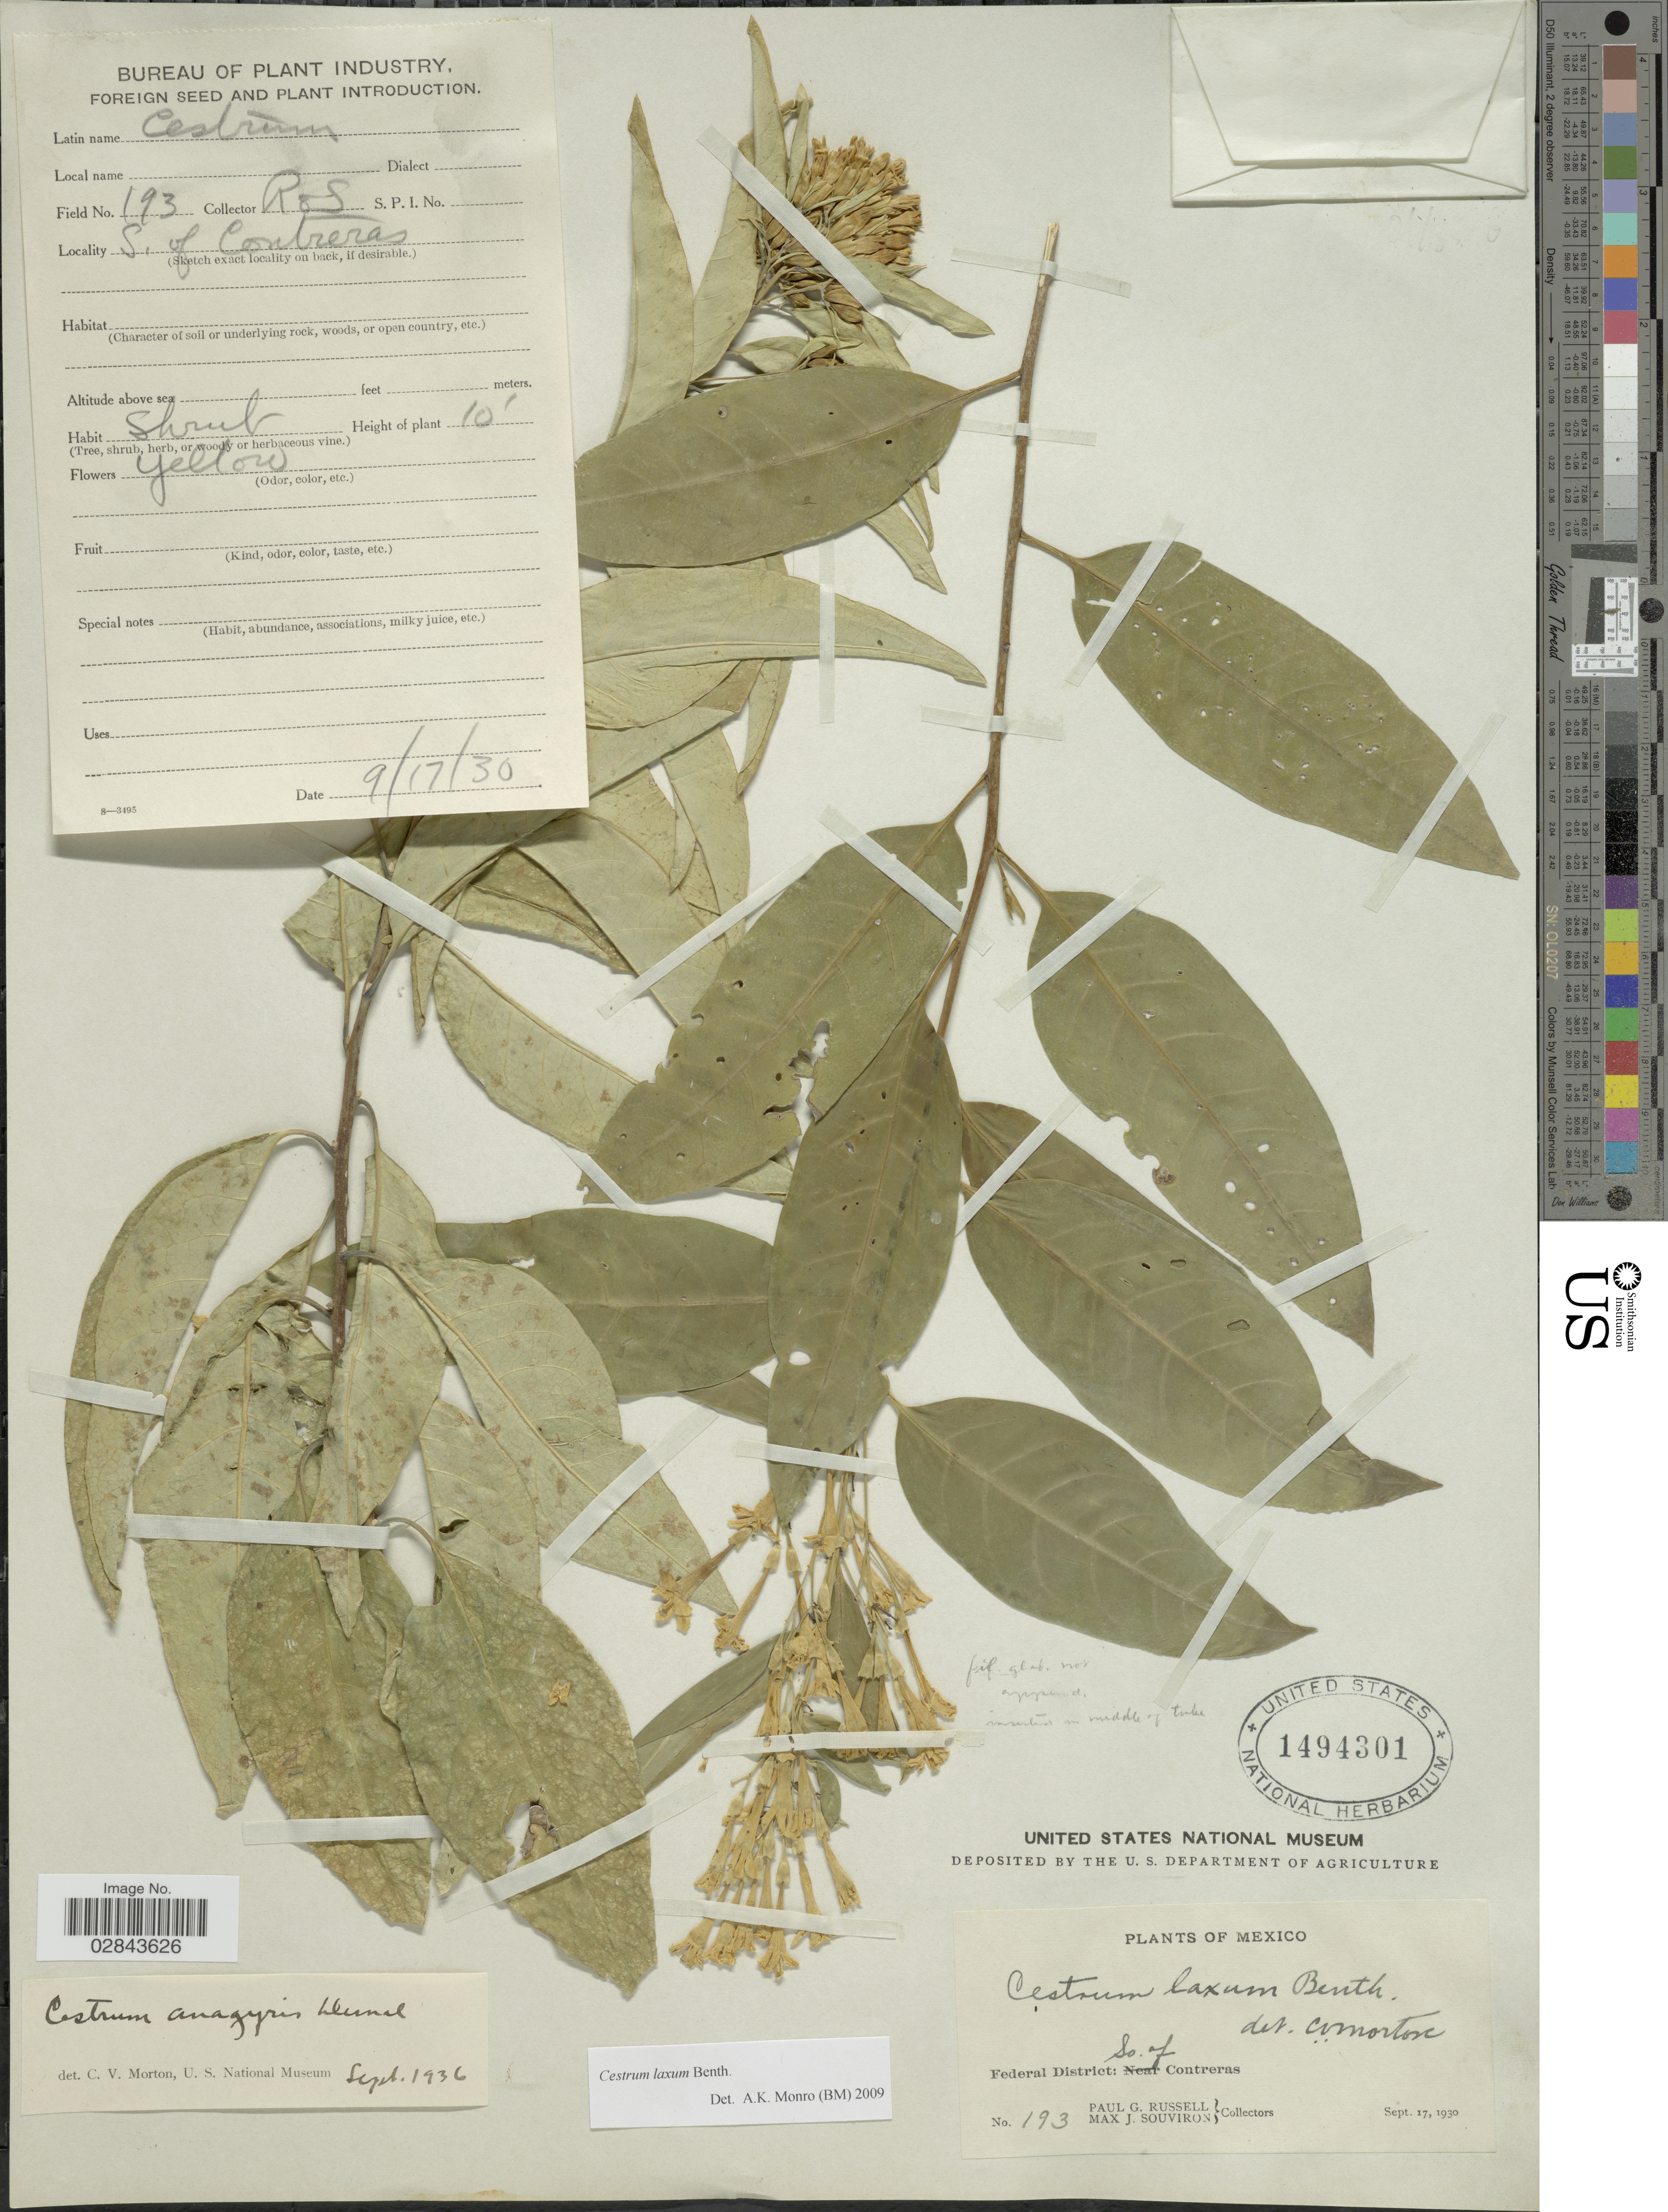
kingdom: Plantae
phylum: Tracheophyta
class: Magnoliopsida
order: Solanales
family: Solanaceae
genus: Cestrum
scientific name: Cestrum laxum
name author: Benth.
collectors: P. G. Russell & M. J. Souviron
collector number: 193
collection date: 1930-09-19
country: Mexico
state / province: Distrito Federal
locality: Federal District: So of Contreras.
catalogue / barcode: US 1494301